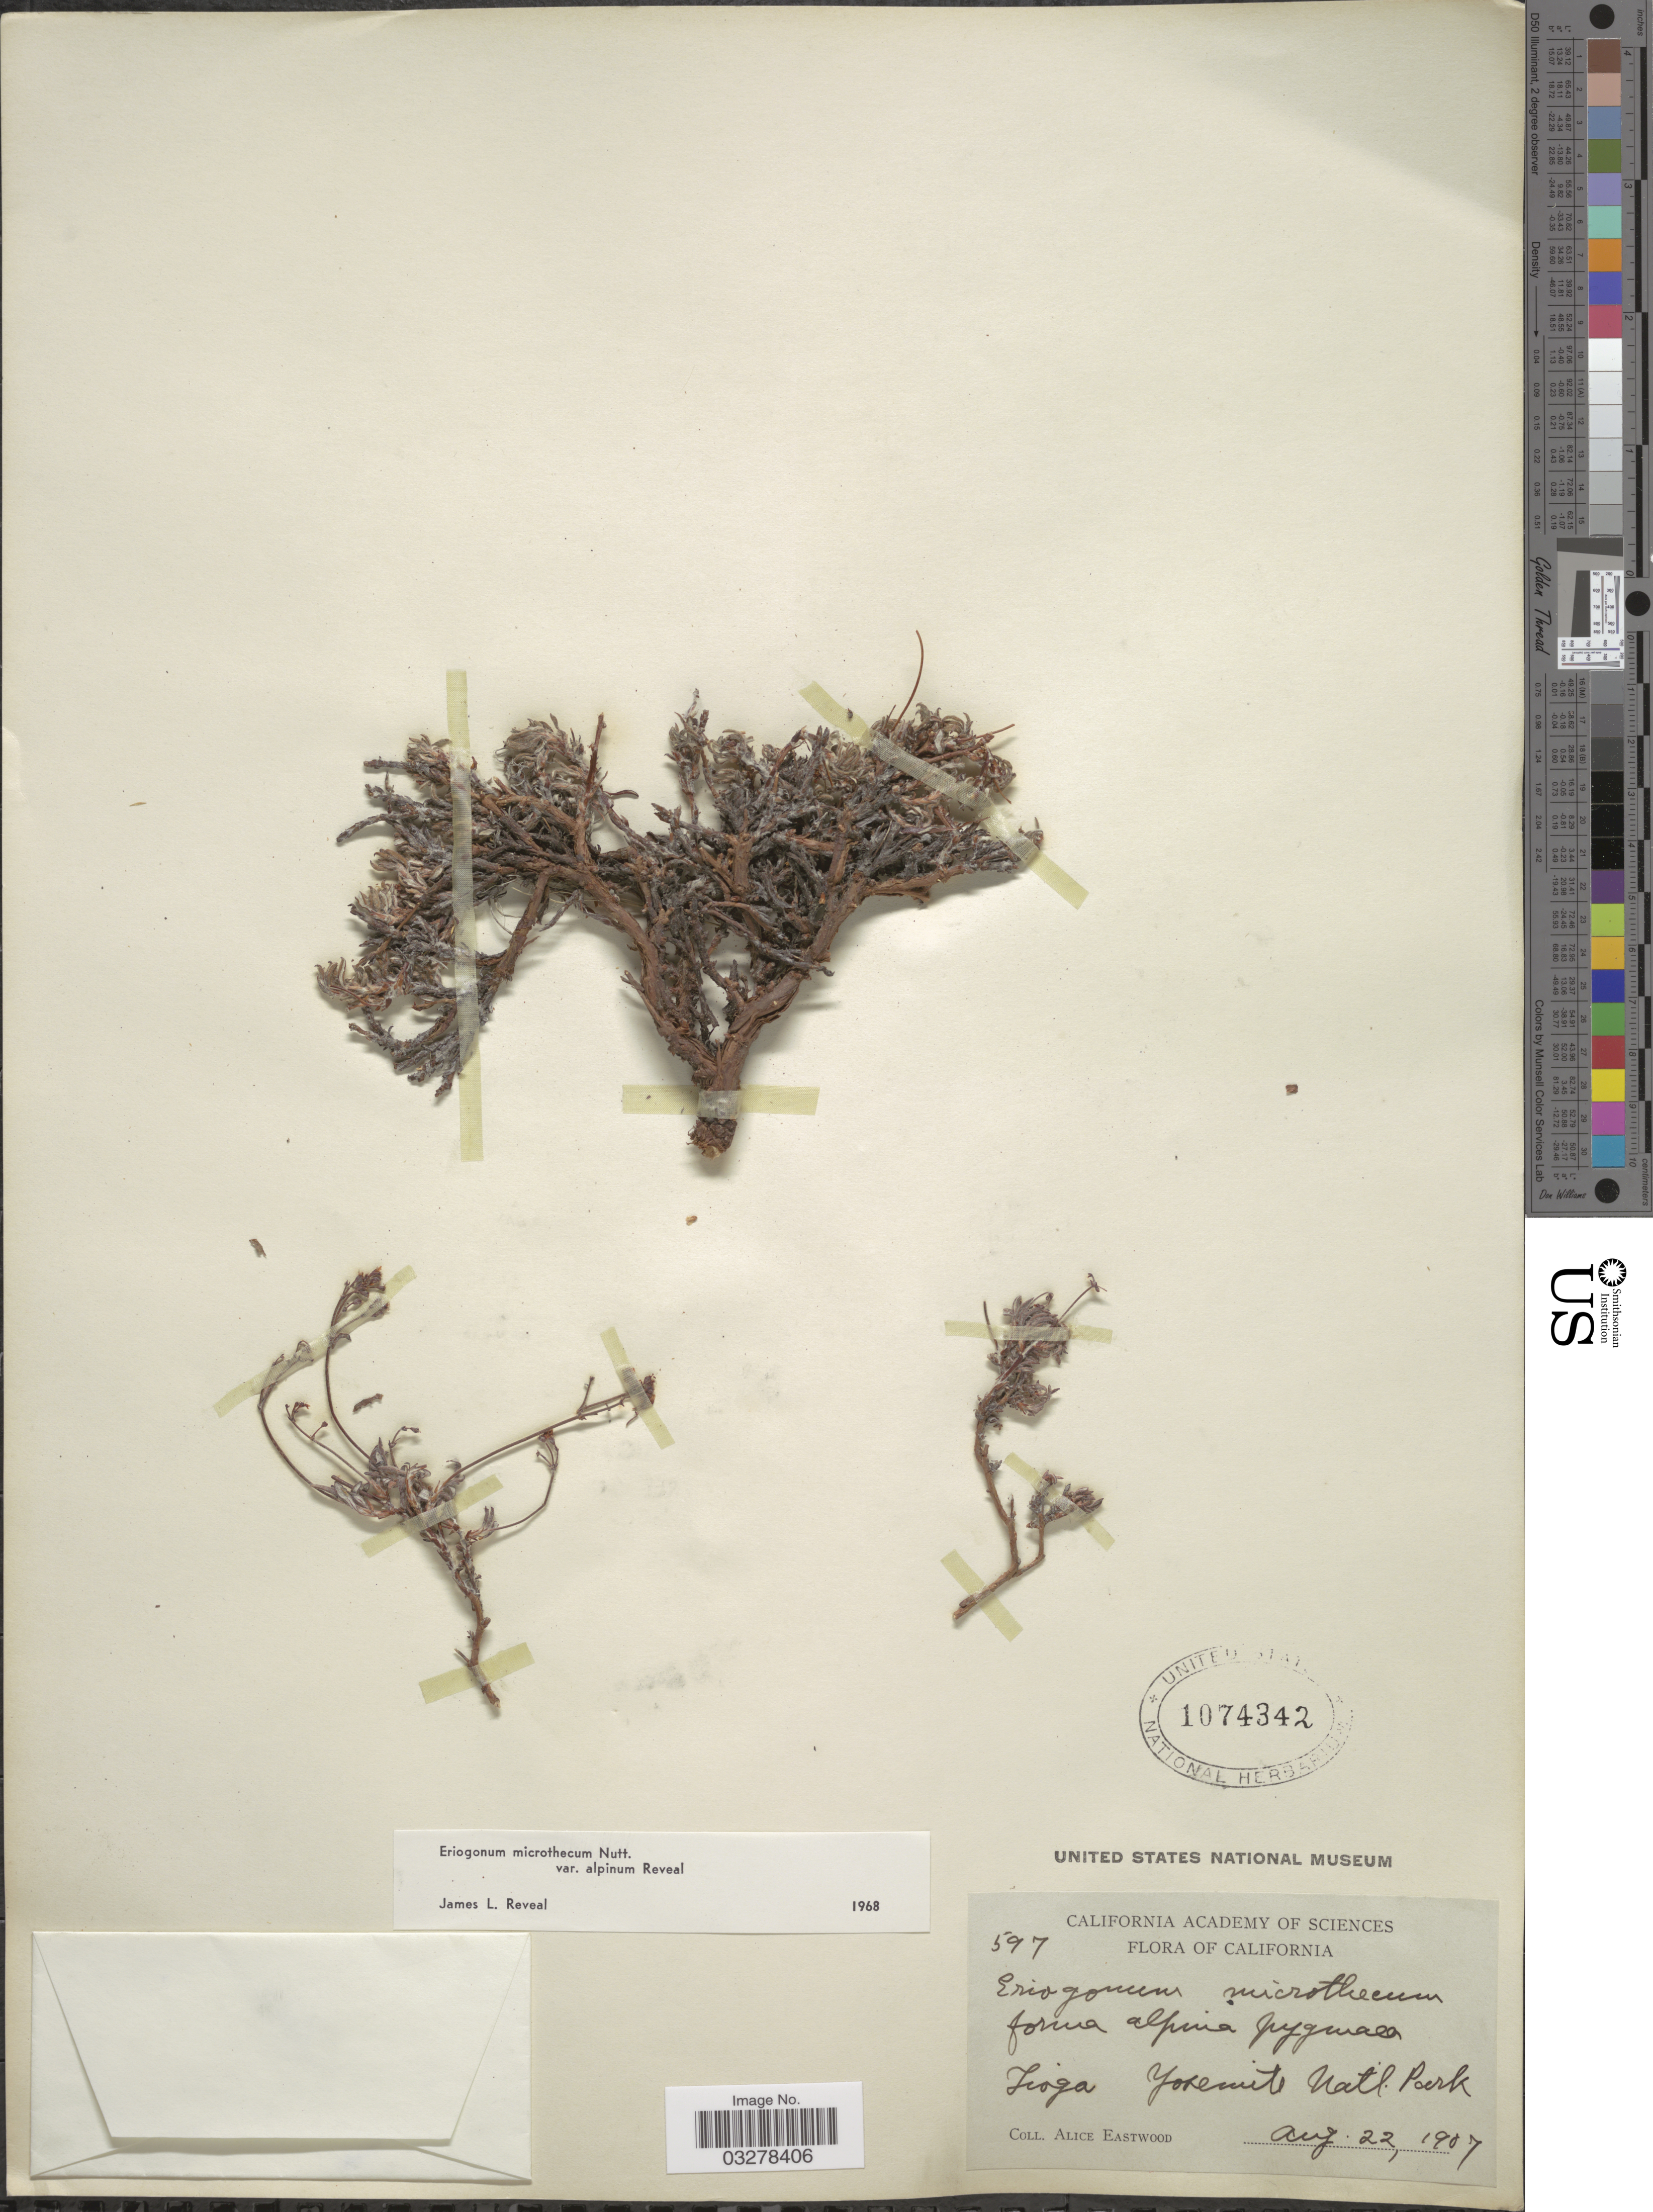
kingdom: Plantae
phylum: Tracheophyta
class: Magnoliopsida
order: Caryophyllales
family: Polygonaceae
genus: Eriogonum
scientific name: Eriogonum microtheca var. alpinum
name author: Reveal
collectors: A. Eastwood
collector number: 597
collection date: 1907-08-22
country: United States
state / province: California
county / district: Mariposa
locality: Tioga Yosemite Natl. Park.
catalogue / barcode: US 1074342